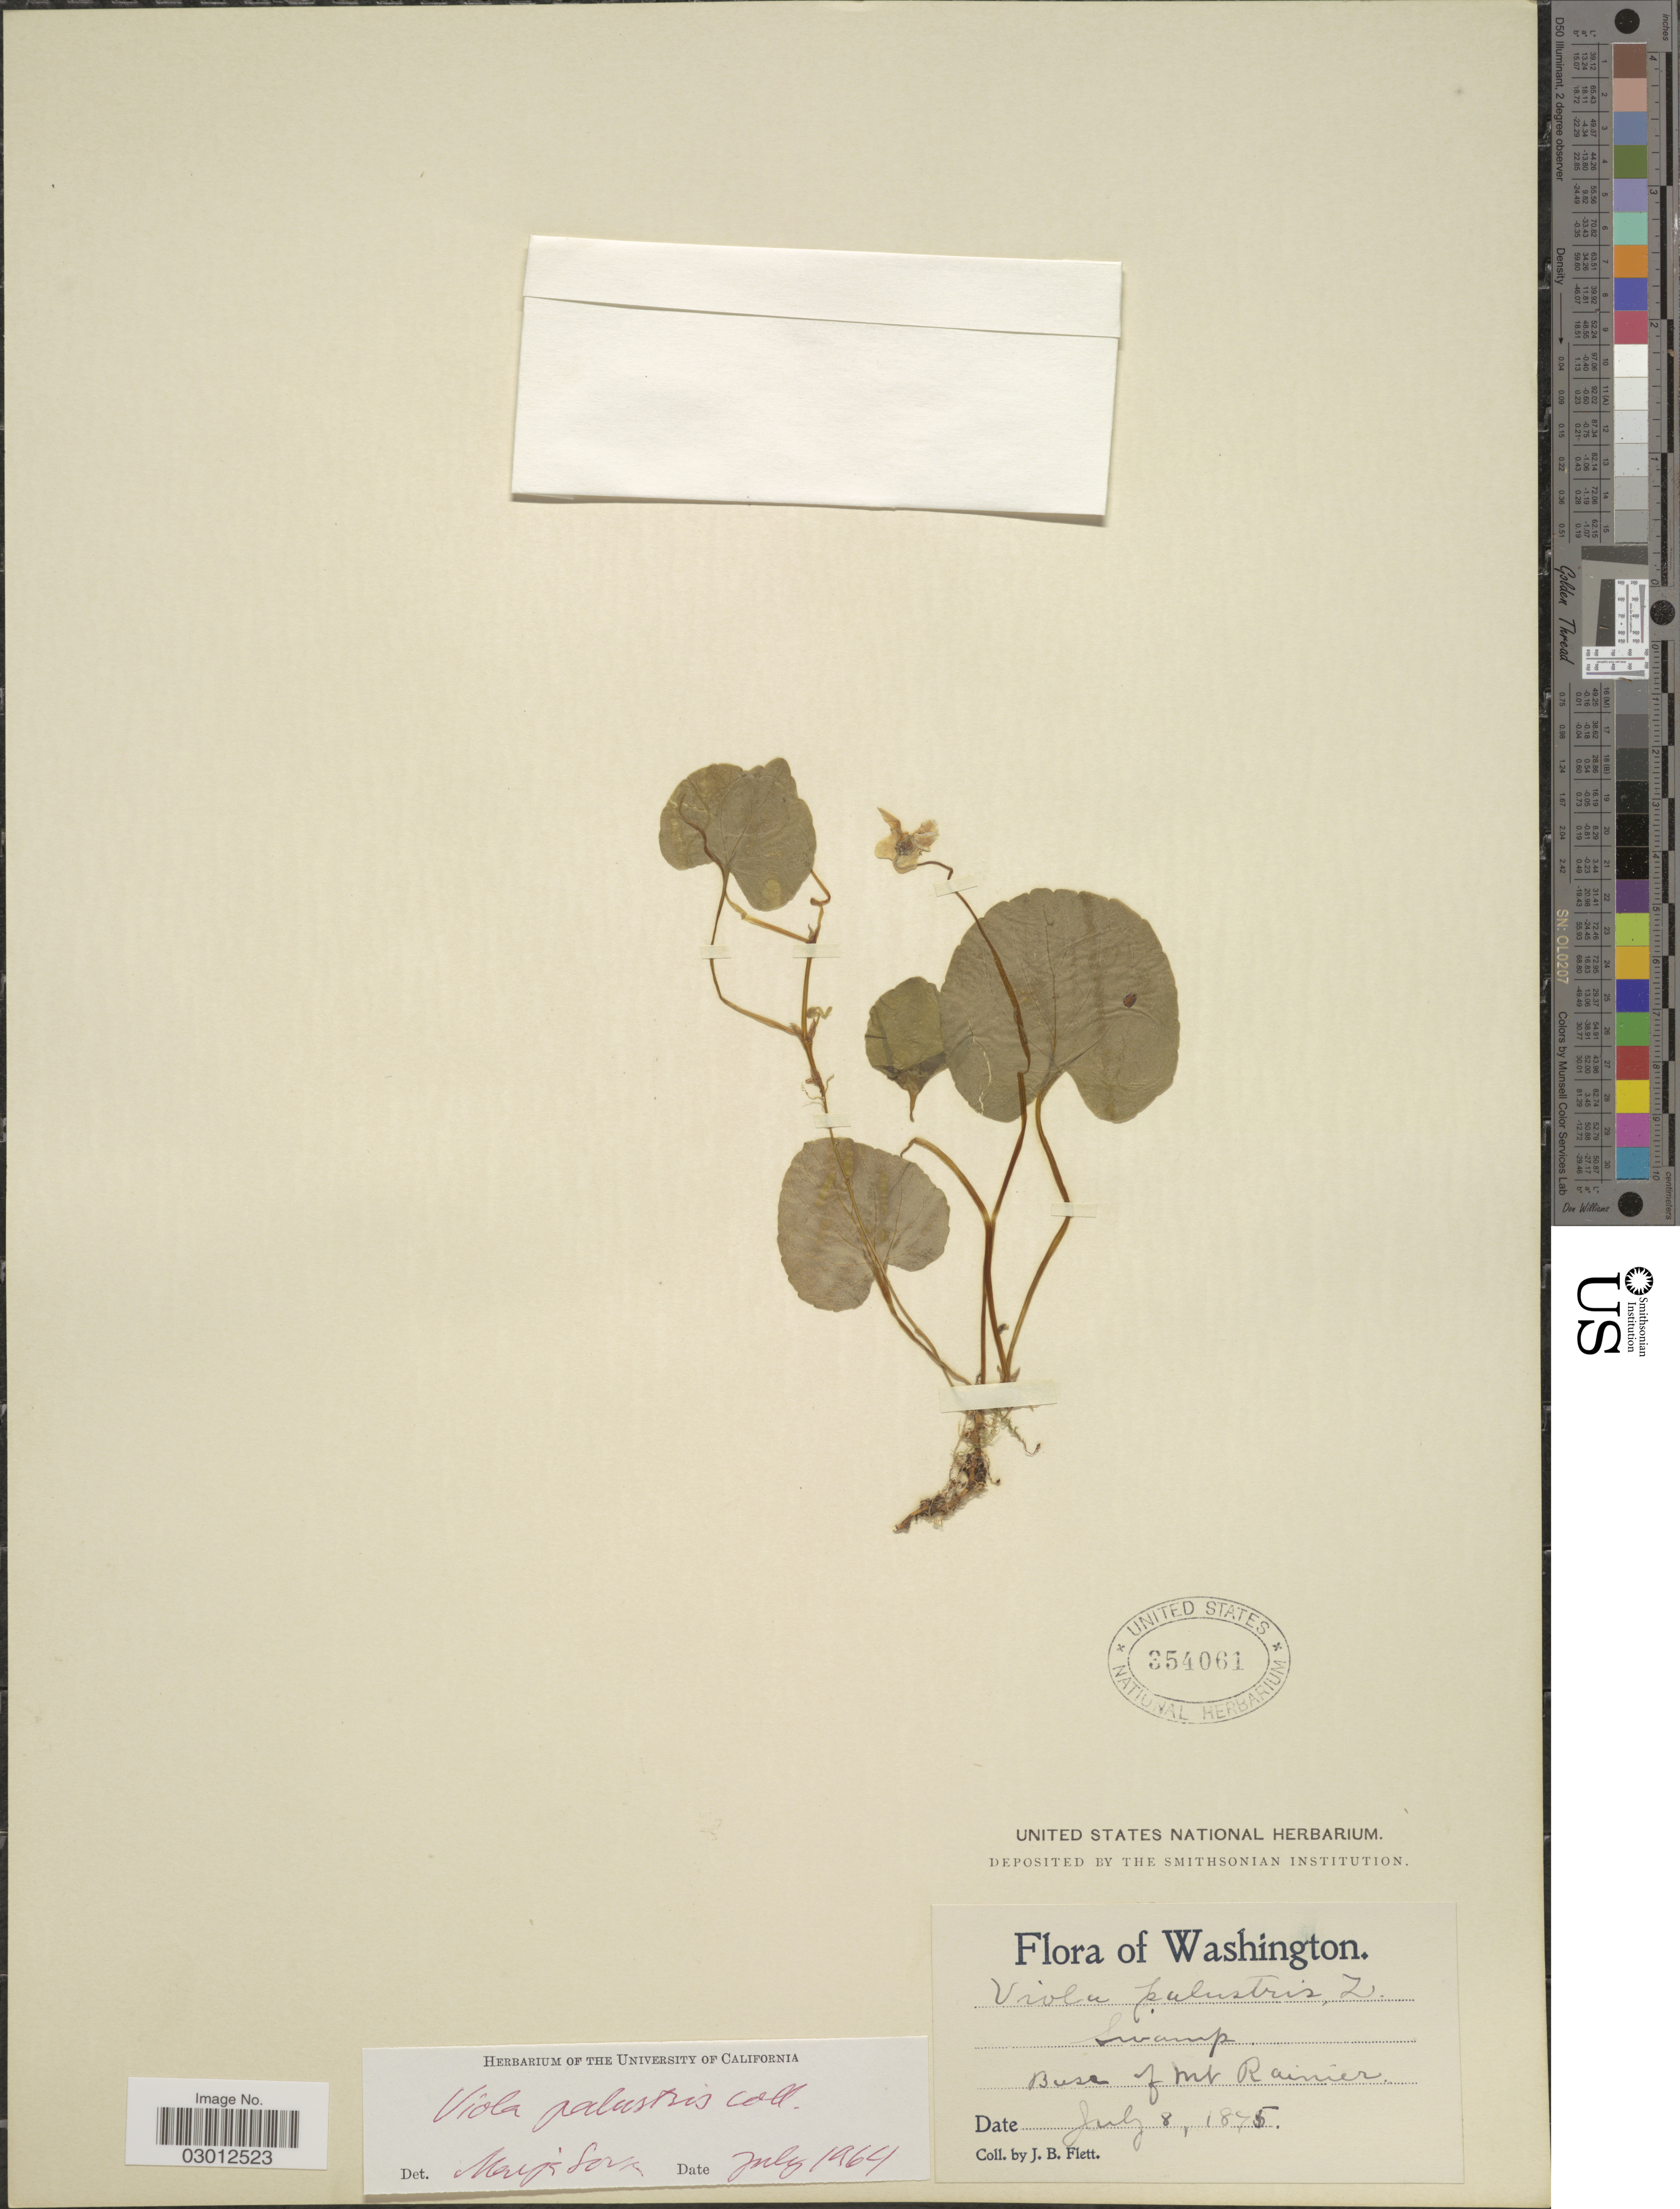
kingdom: Plantae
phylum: Tracheophyta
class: Magnoliopsida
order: Malpighiales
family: Violaceae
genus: Viola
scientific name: Viola palustris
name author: L.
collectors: J. Flett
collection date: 1895-07-08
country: United States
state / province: Washington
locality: Base of Mt. Rainier.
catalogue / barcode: US 354061